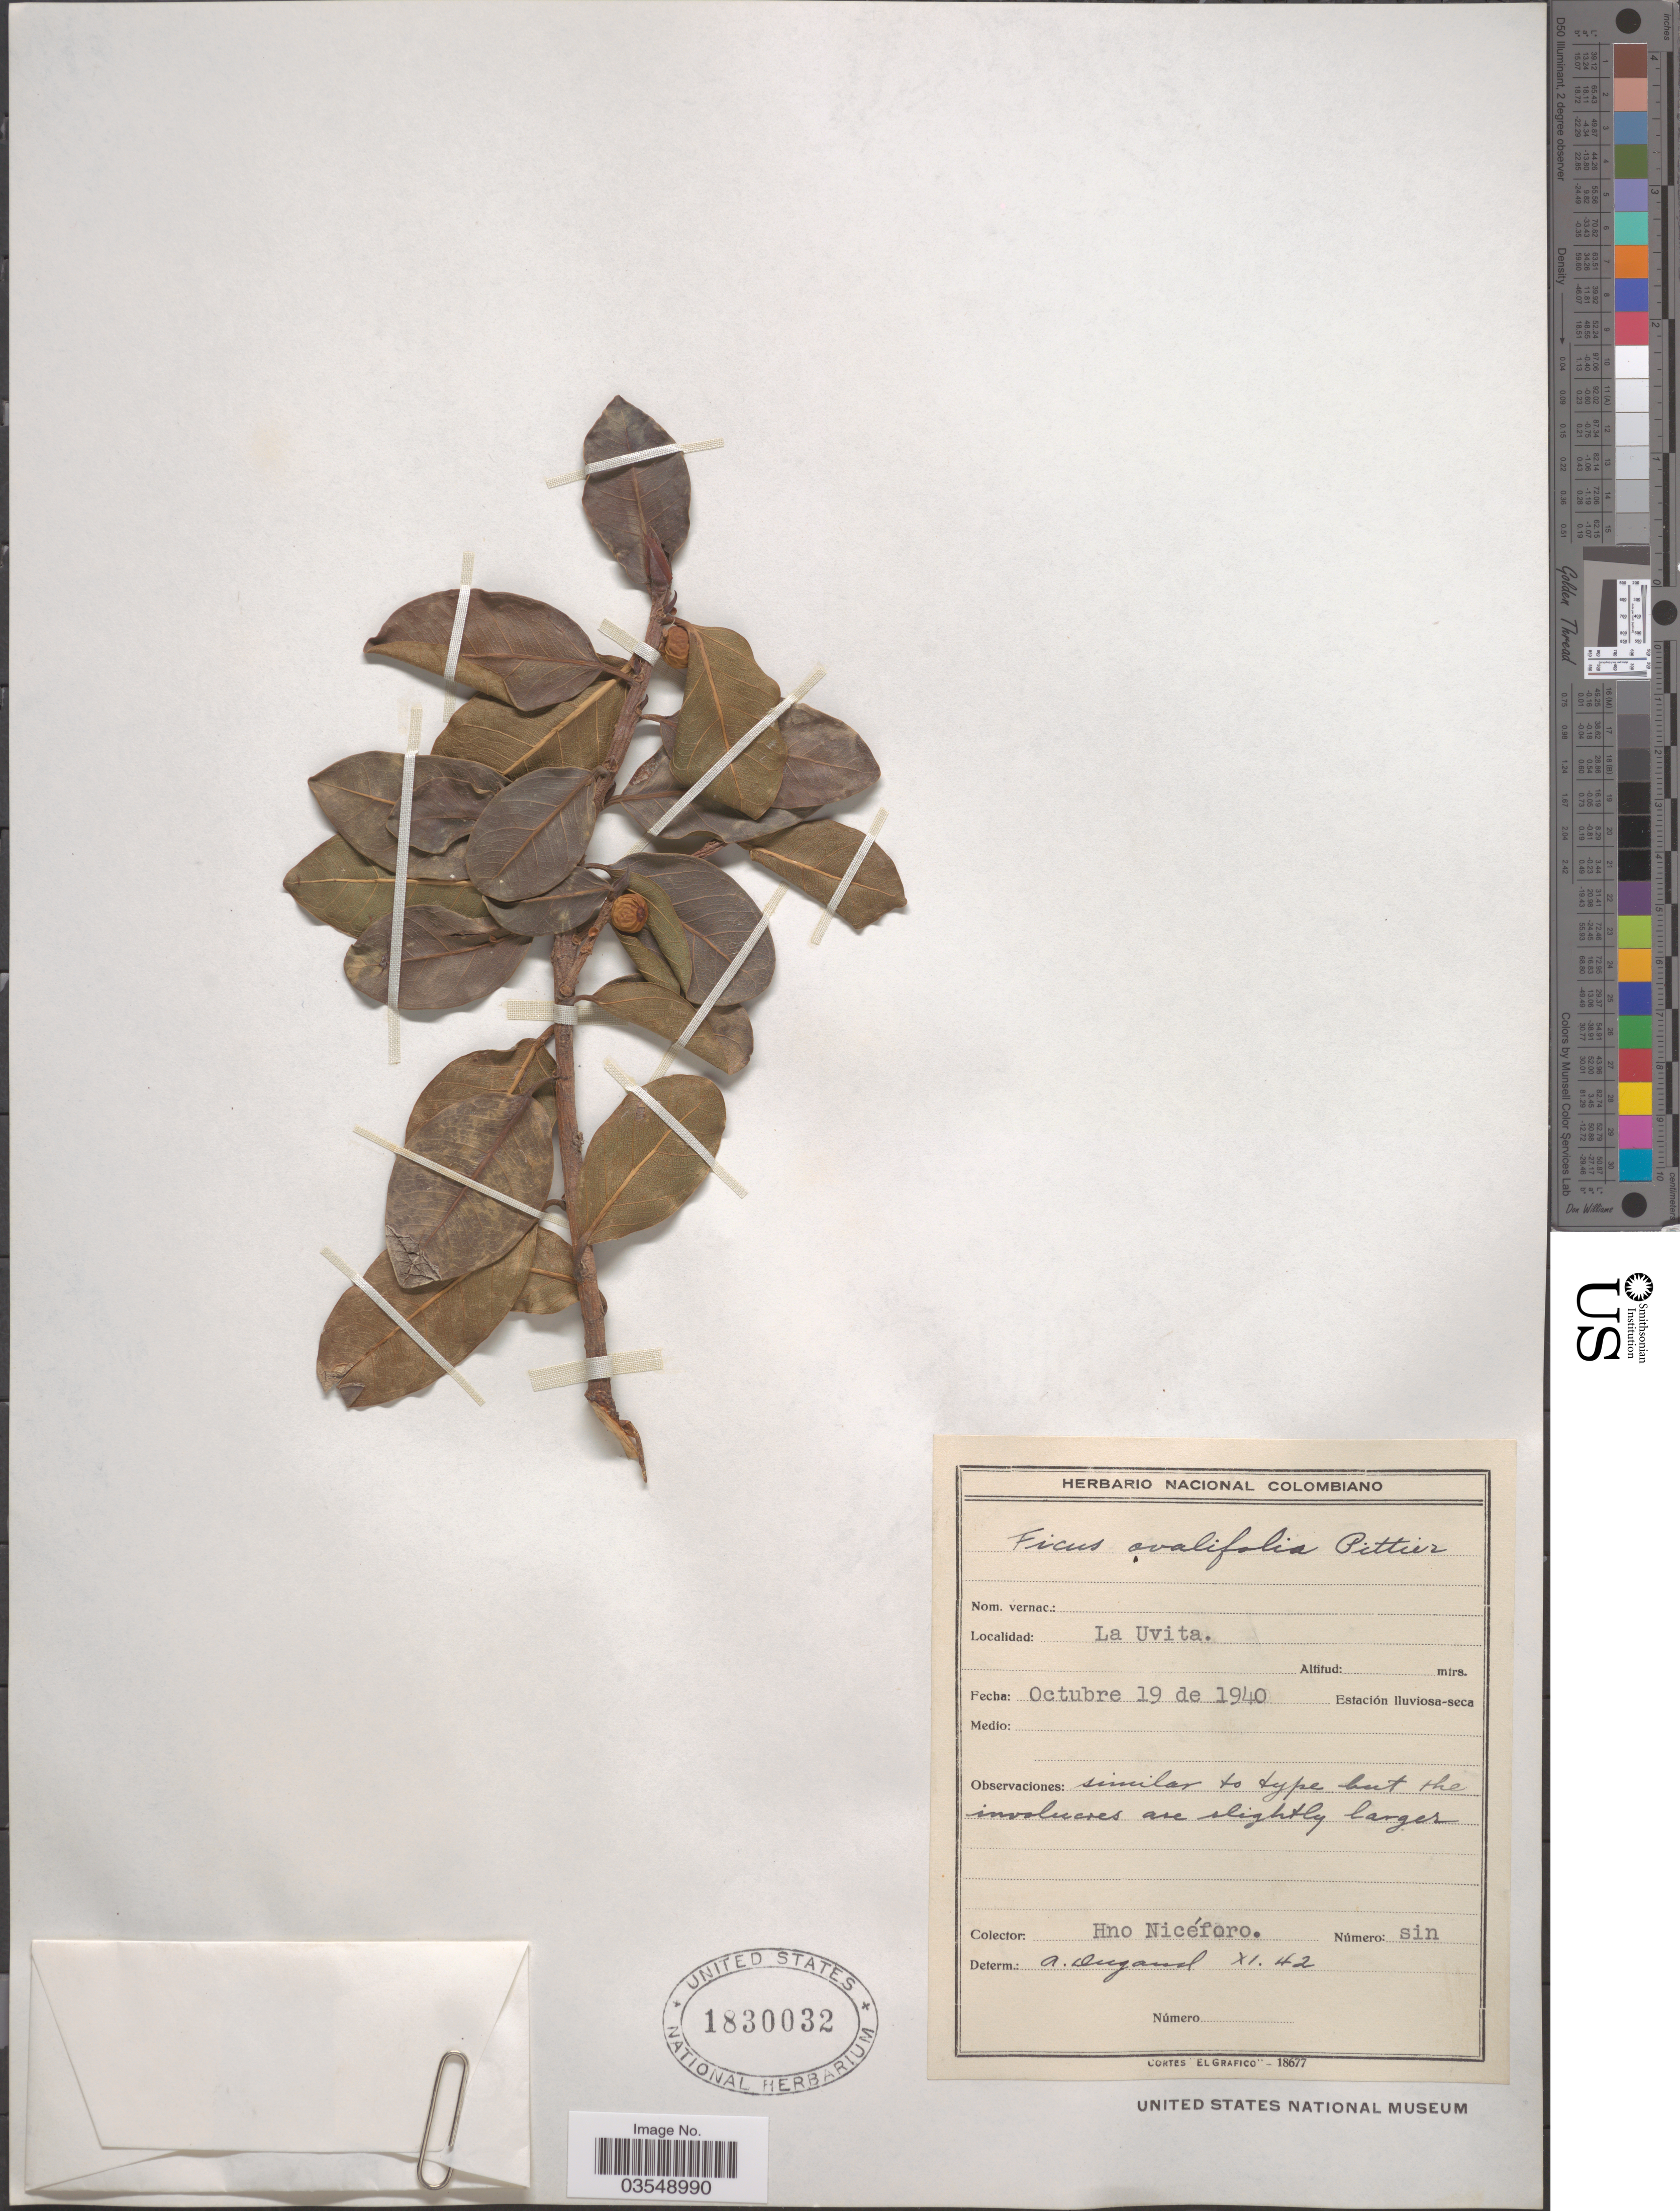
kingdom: Plantae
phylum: Tracheophyta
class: Magnoliopsida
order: Rosales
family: Moraceae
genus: Ficus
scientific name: Ficus ovalifolia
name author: Pittier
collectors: Nicéforo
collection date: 1940-10-19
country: Colombia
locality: La Uvita.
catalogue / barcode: US 1830032